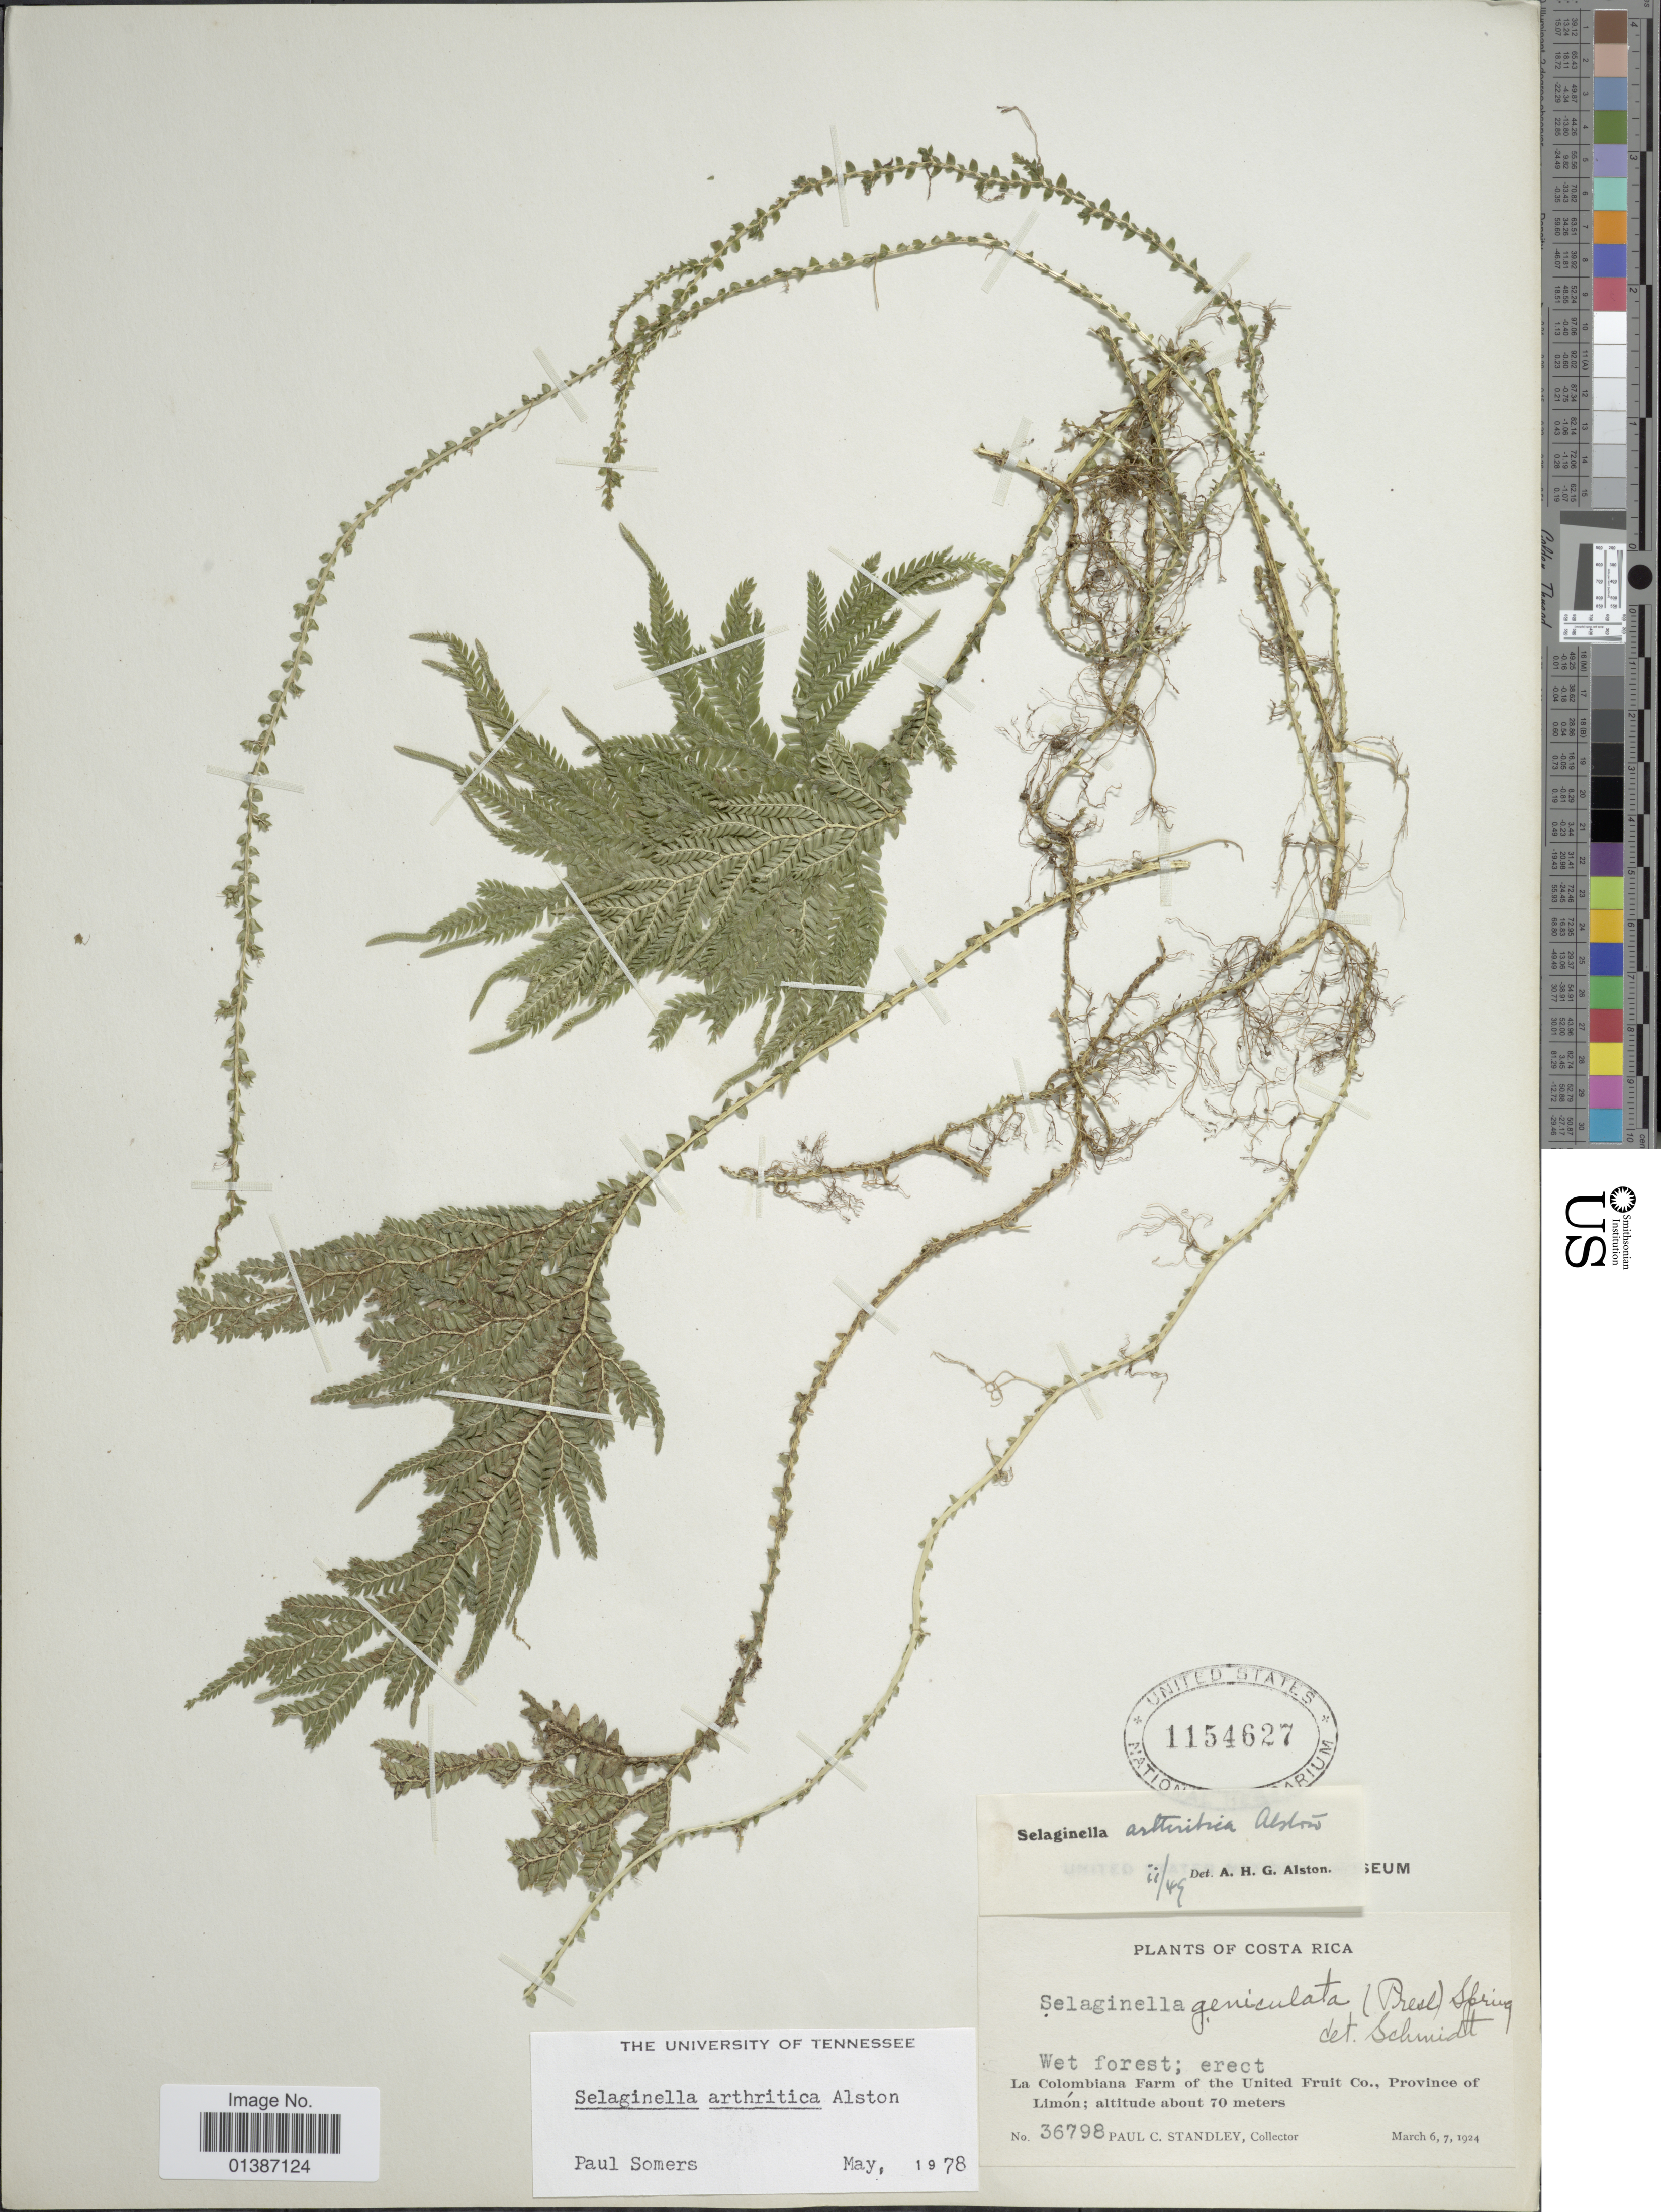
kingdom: Plantae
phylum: Tracheophyta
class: Lycopodiopsida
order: Selaginellales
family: Selaginellaceae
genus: Selaginella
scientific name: Selaginella arthritica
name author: Alston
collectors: P. C. Standley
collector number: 36798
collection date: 1924-03-06/1924-03-07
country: Costa Rica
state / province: Limón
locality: La Colombiana Farm of the United Fruit Co., Province of Limón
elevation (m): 70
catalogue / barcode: US 1154627